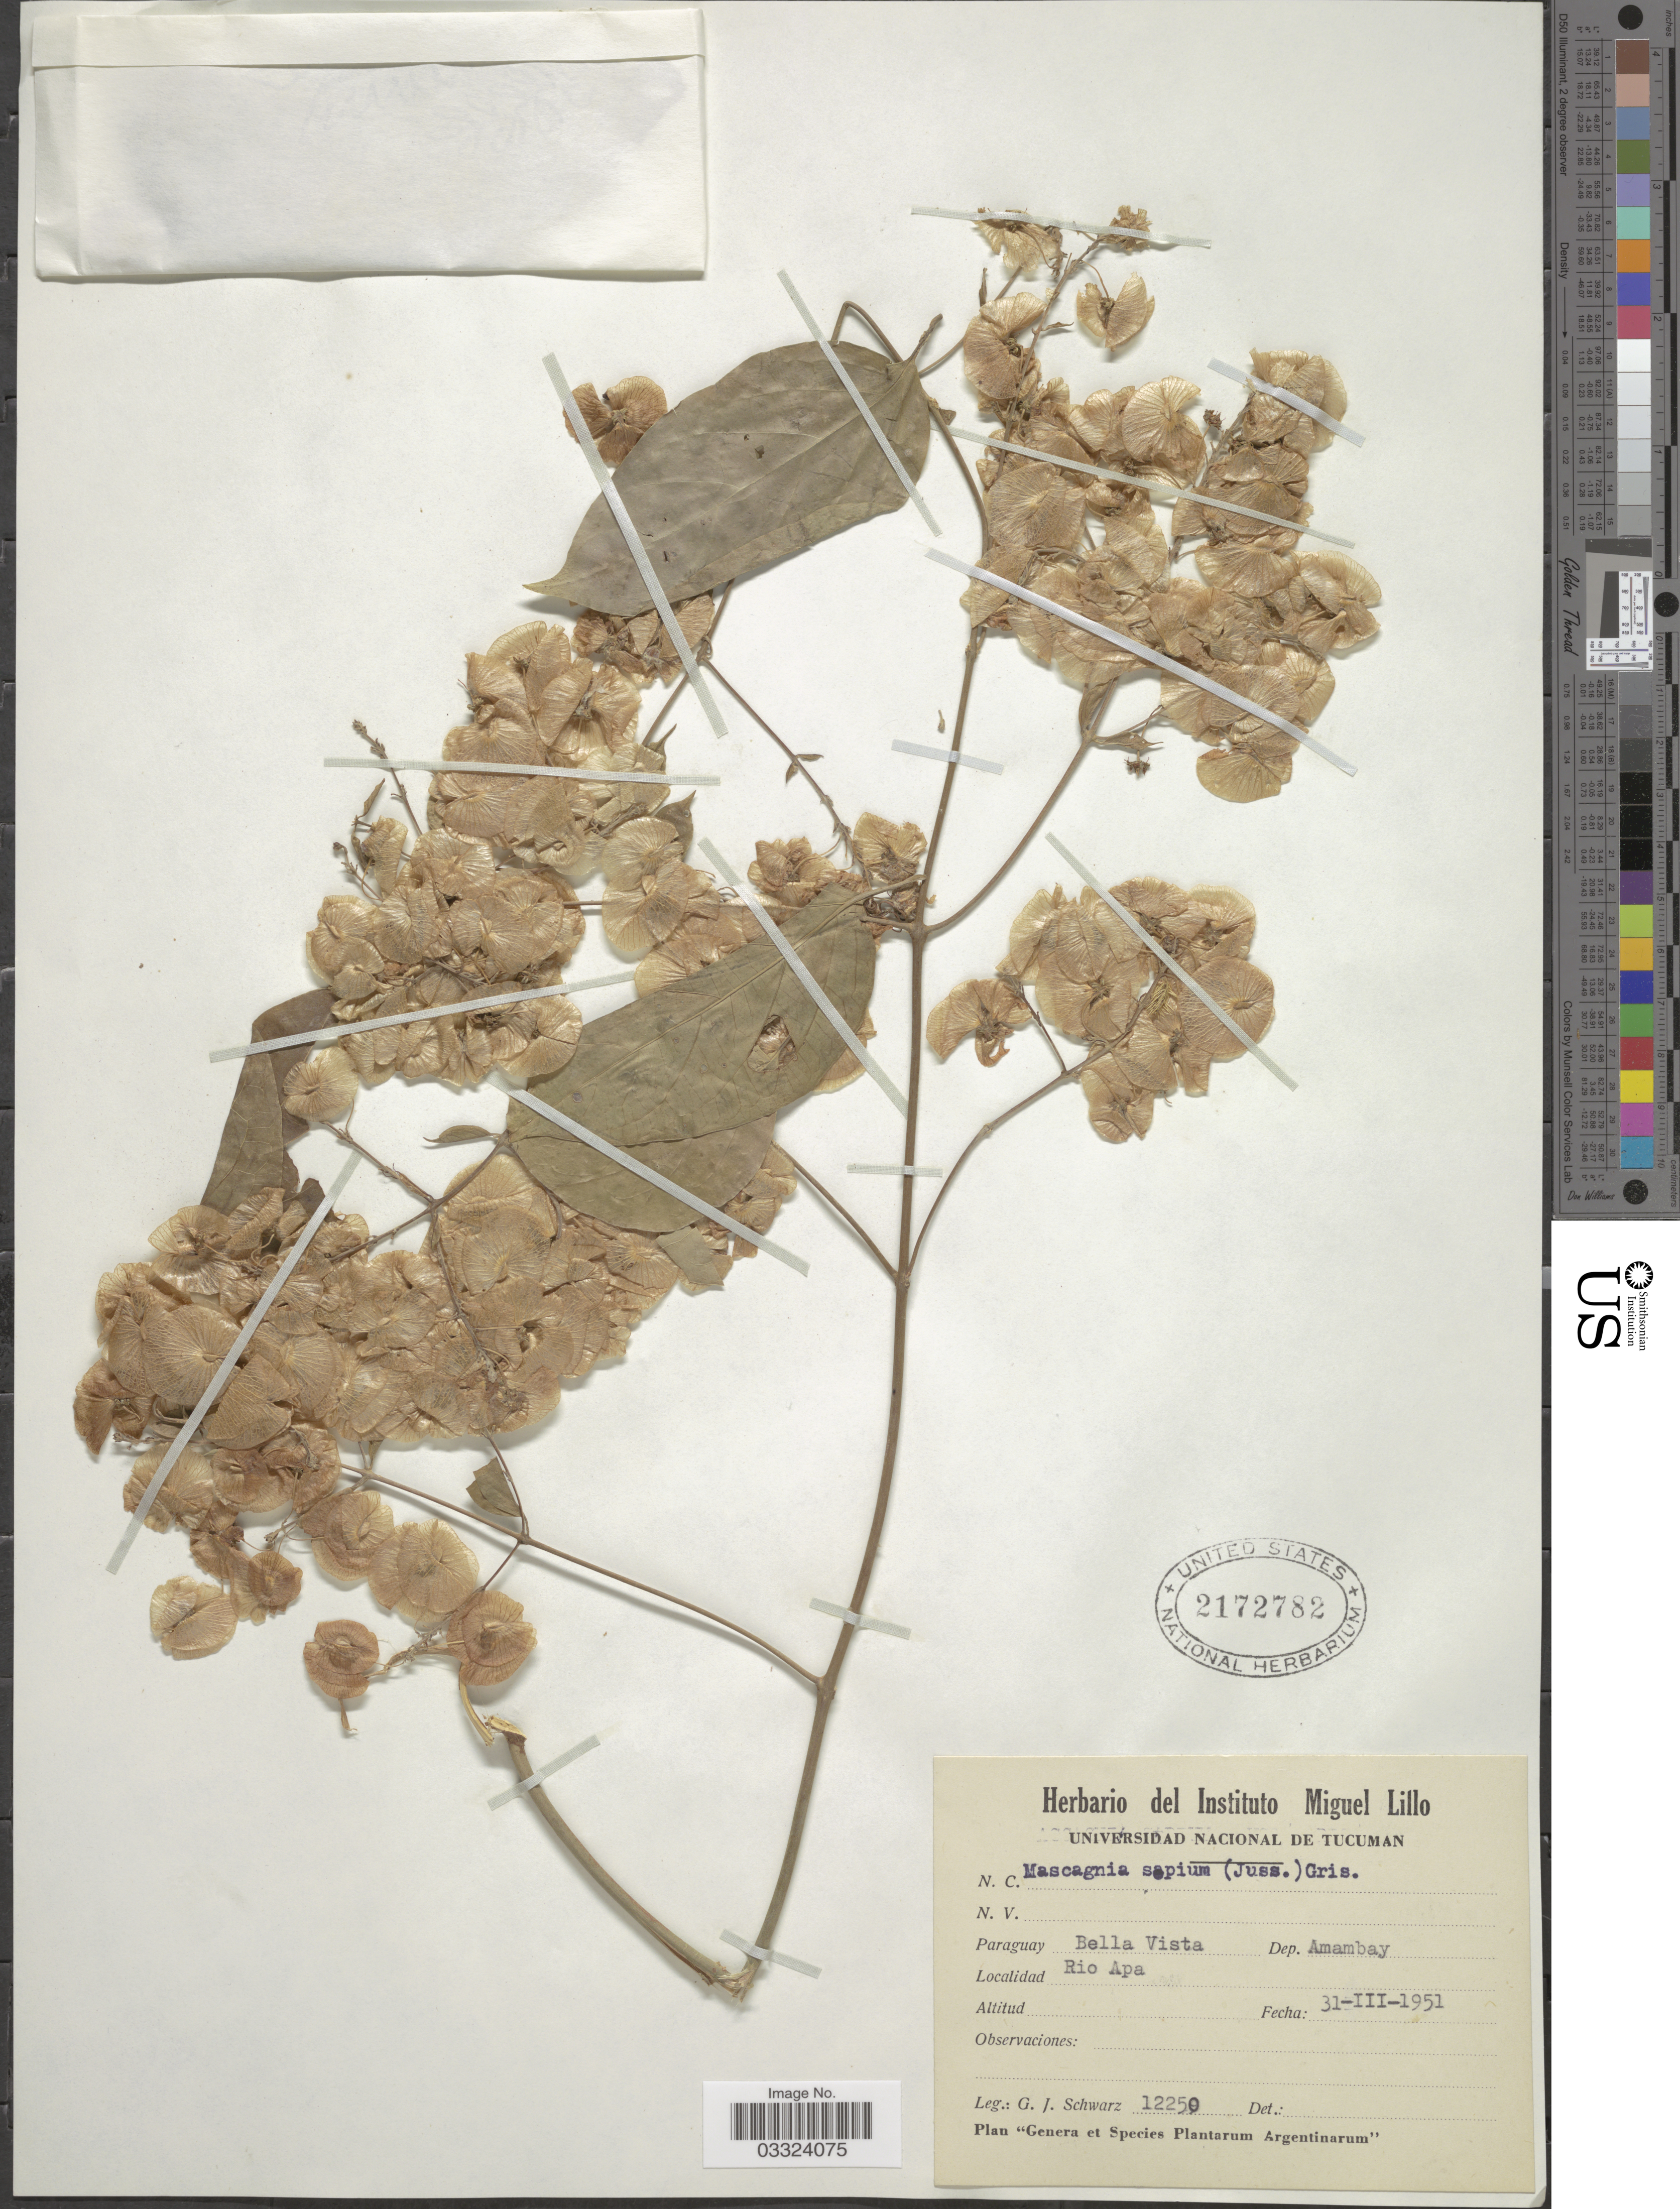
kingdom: Plantae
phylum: Tracheophyta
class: Magnoliopsida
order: Malpighiales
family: Malpighiaceae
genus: Mascagnia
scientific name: Mascagnia sepium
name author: (A. Juss.) Griseb.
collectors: G. J. Schwarz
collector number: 12250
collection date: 1951-03-31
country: Paraguay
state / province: Amambay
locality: Bella Vista, Dep. Amambay, Rio Apa.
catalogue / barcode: US 2172782